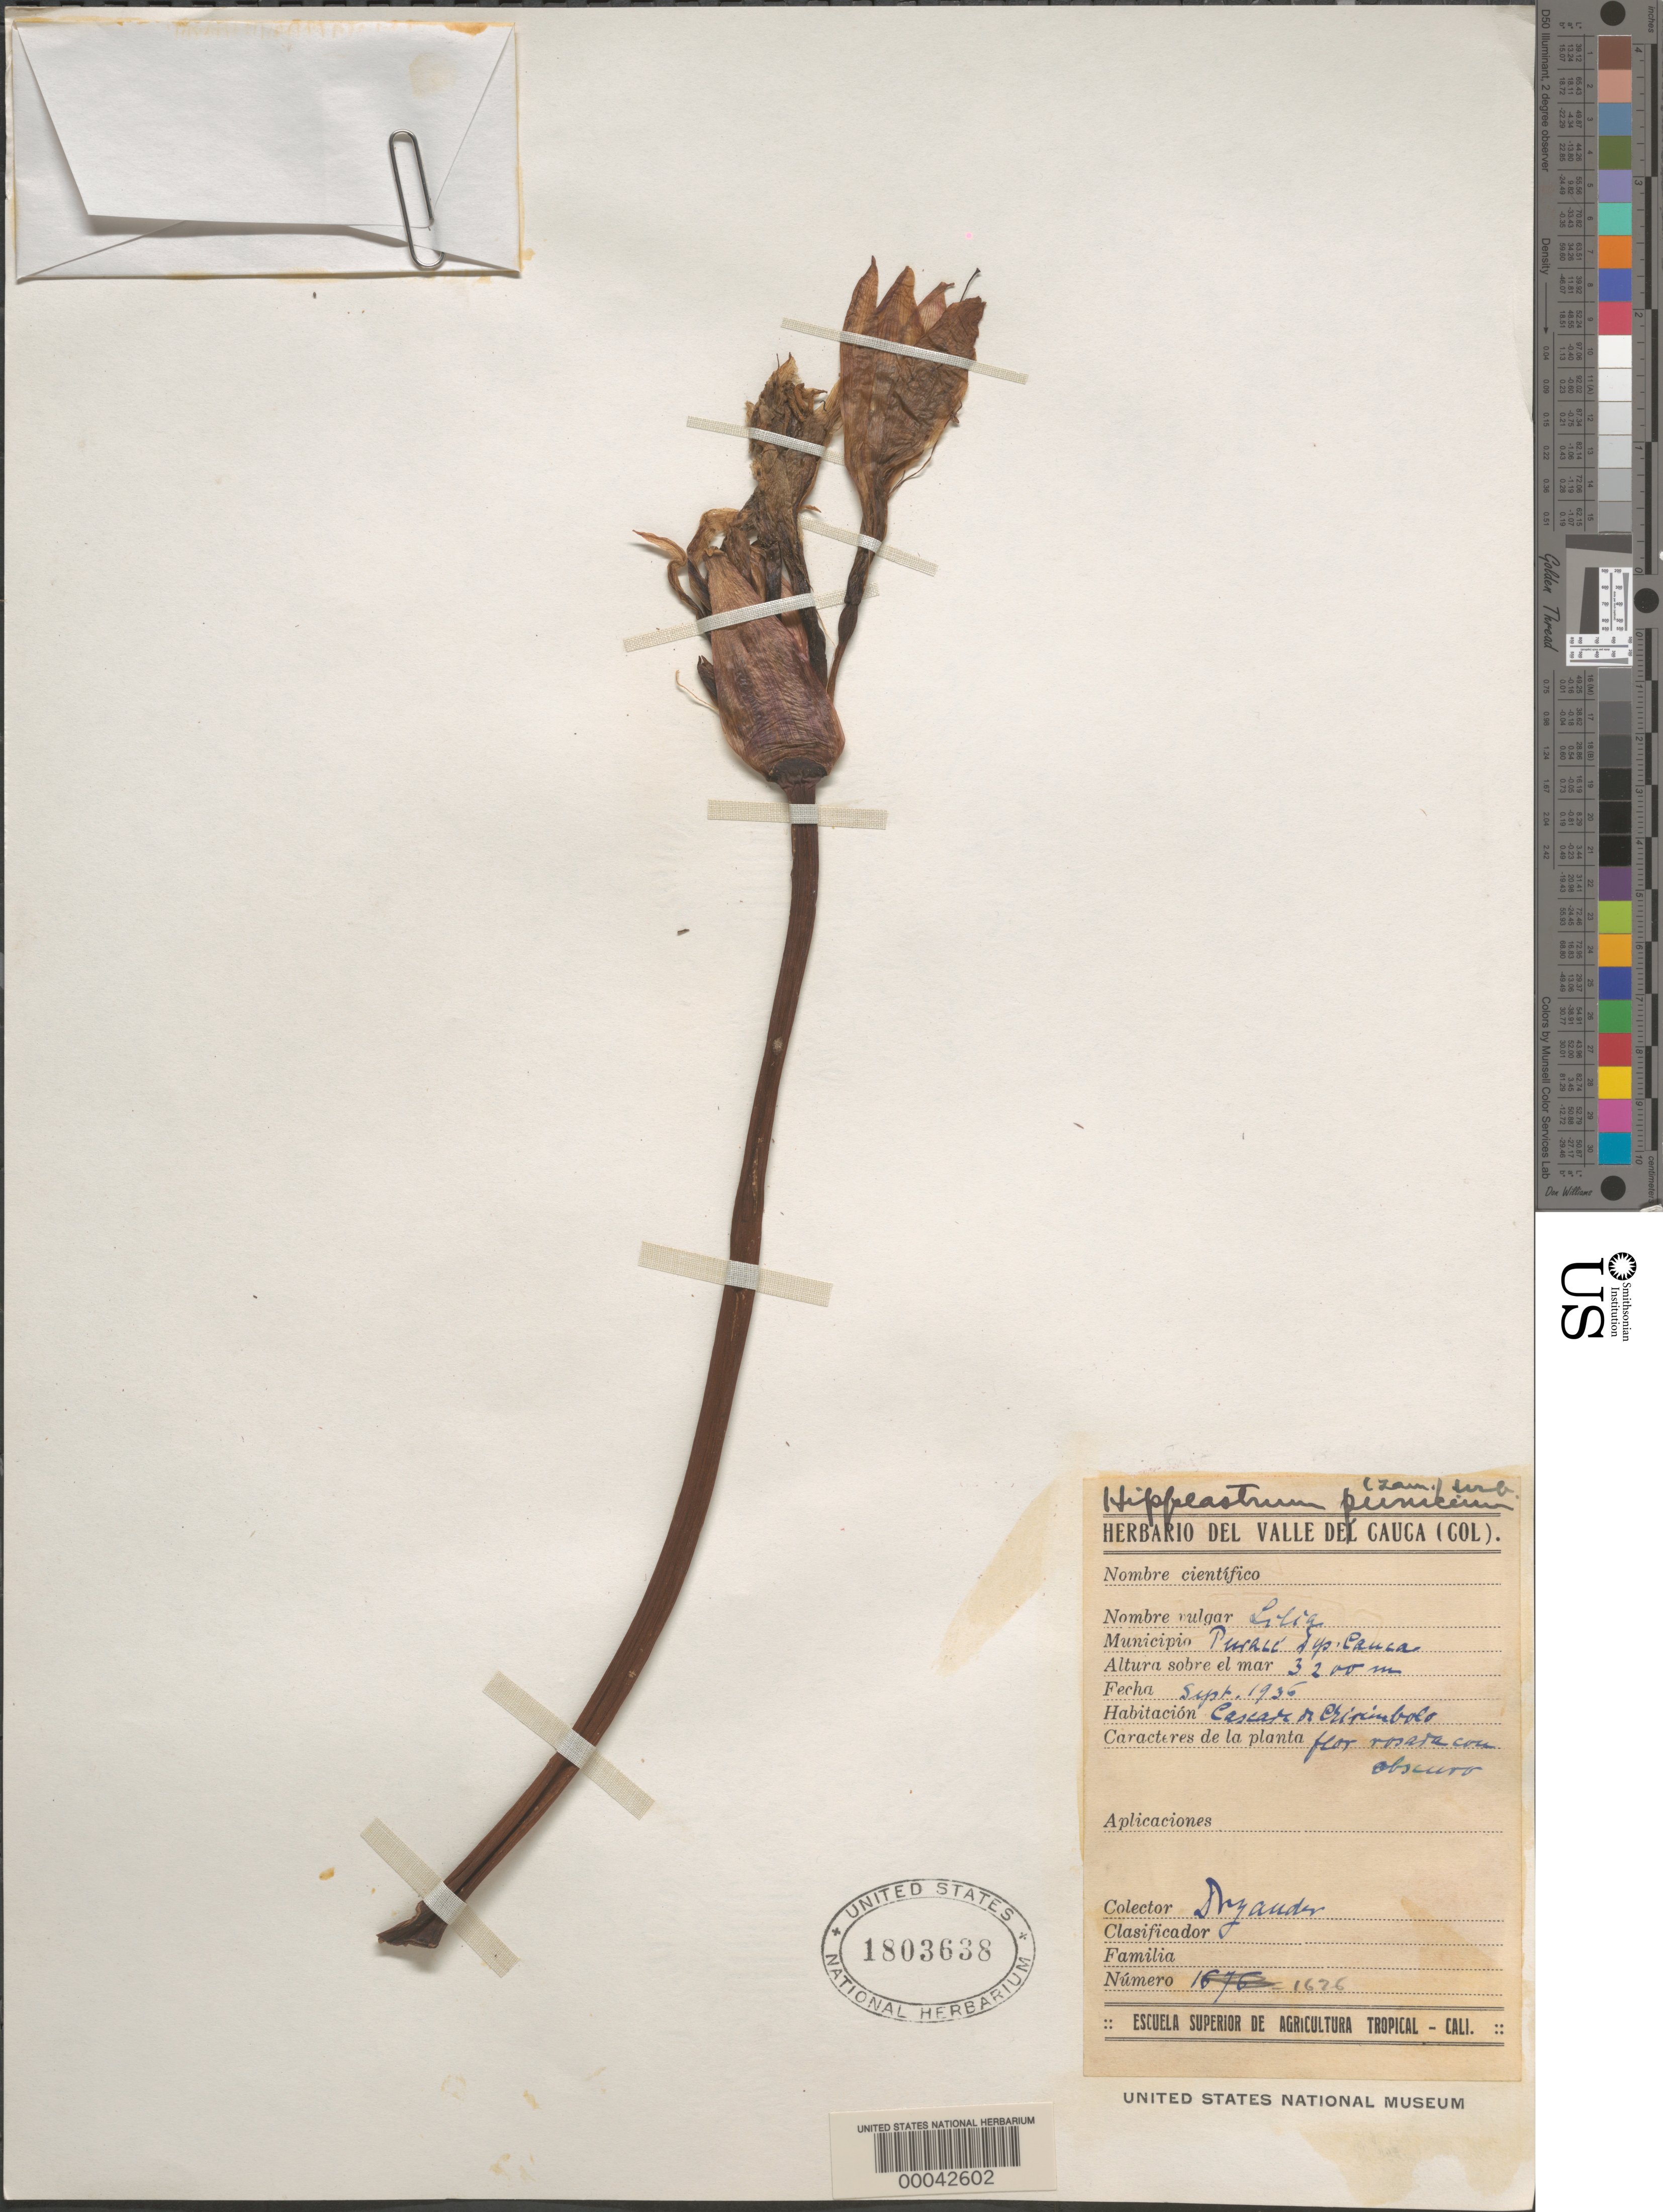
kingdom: Plantae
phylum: Tracheophyta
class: Liliopsida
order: Asparagales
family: Amaryllidaceae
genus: Hippeastrum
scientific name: Hippeastrum puniceum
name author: (Lam.) Voss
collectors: E. I. Dryander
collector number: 1626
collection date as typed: Apr 1936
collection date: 1936-04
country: Colombia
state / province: Valle del Cauca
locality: Turale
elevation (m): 3200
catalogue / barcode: US 1803638